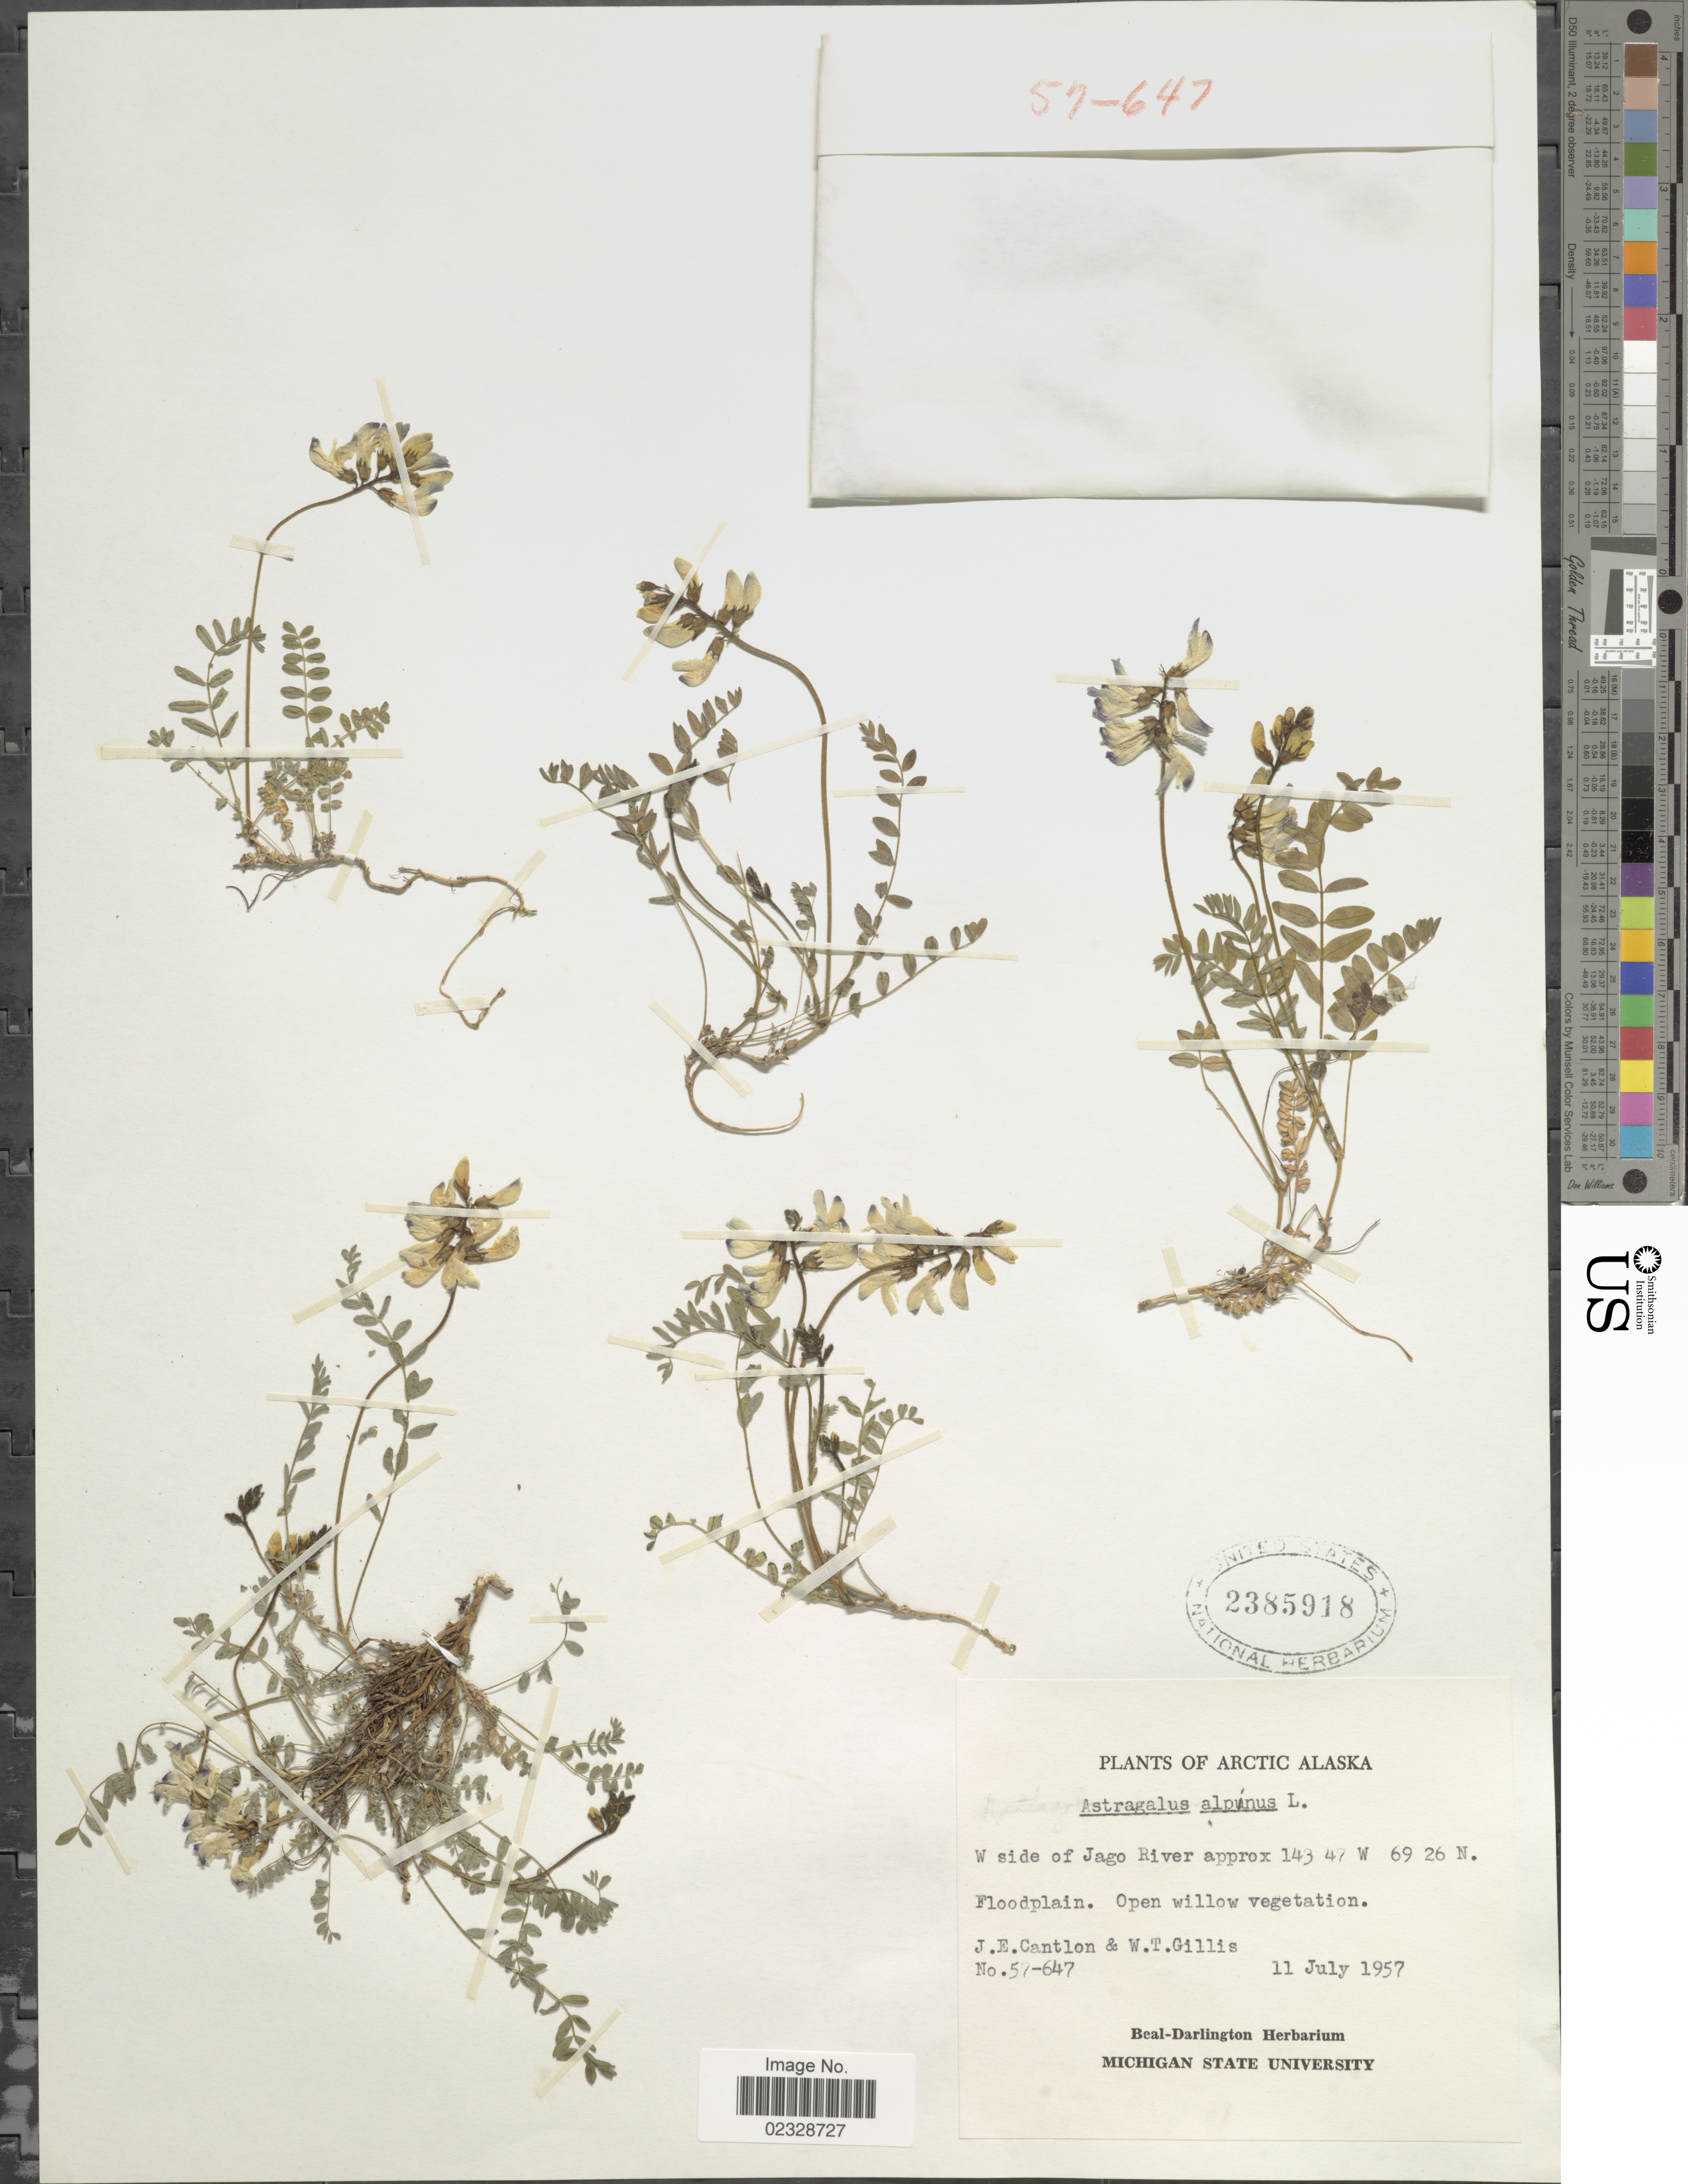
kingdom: Plantae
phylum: Tracheophyta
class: Magnoliopsida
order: Fabales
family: Fabaceae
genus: Astragalus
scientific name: Astragalus alpinus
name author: L.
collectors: J. Cantlon & W. T. Gillis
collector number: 57-647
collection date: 1957-07-11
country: United States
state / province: Alaska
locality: Arctic Alaska, W side of Jago River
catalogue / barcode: US 2385918